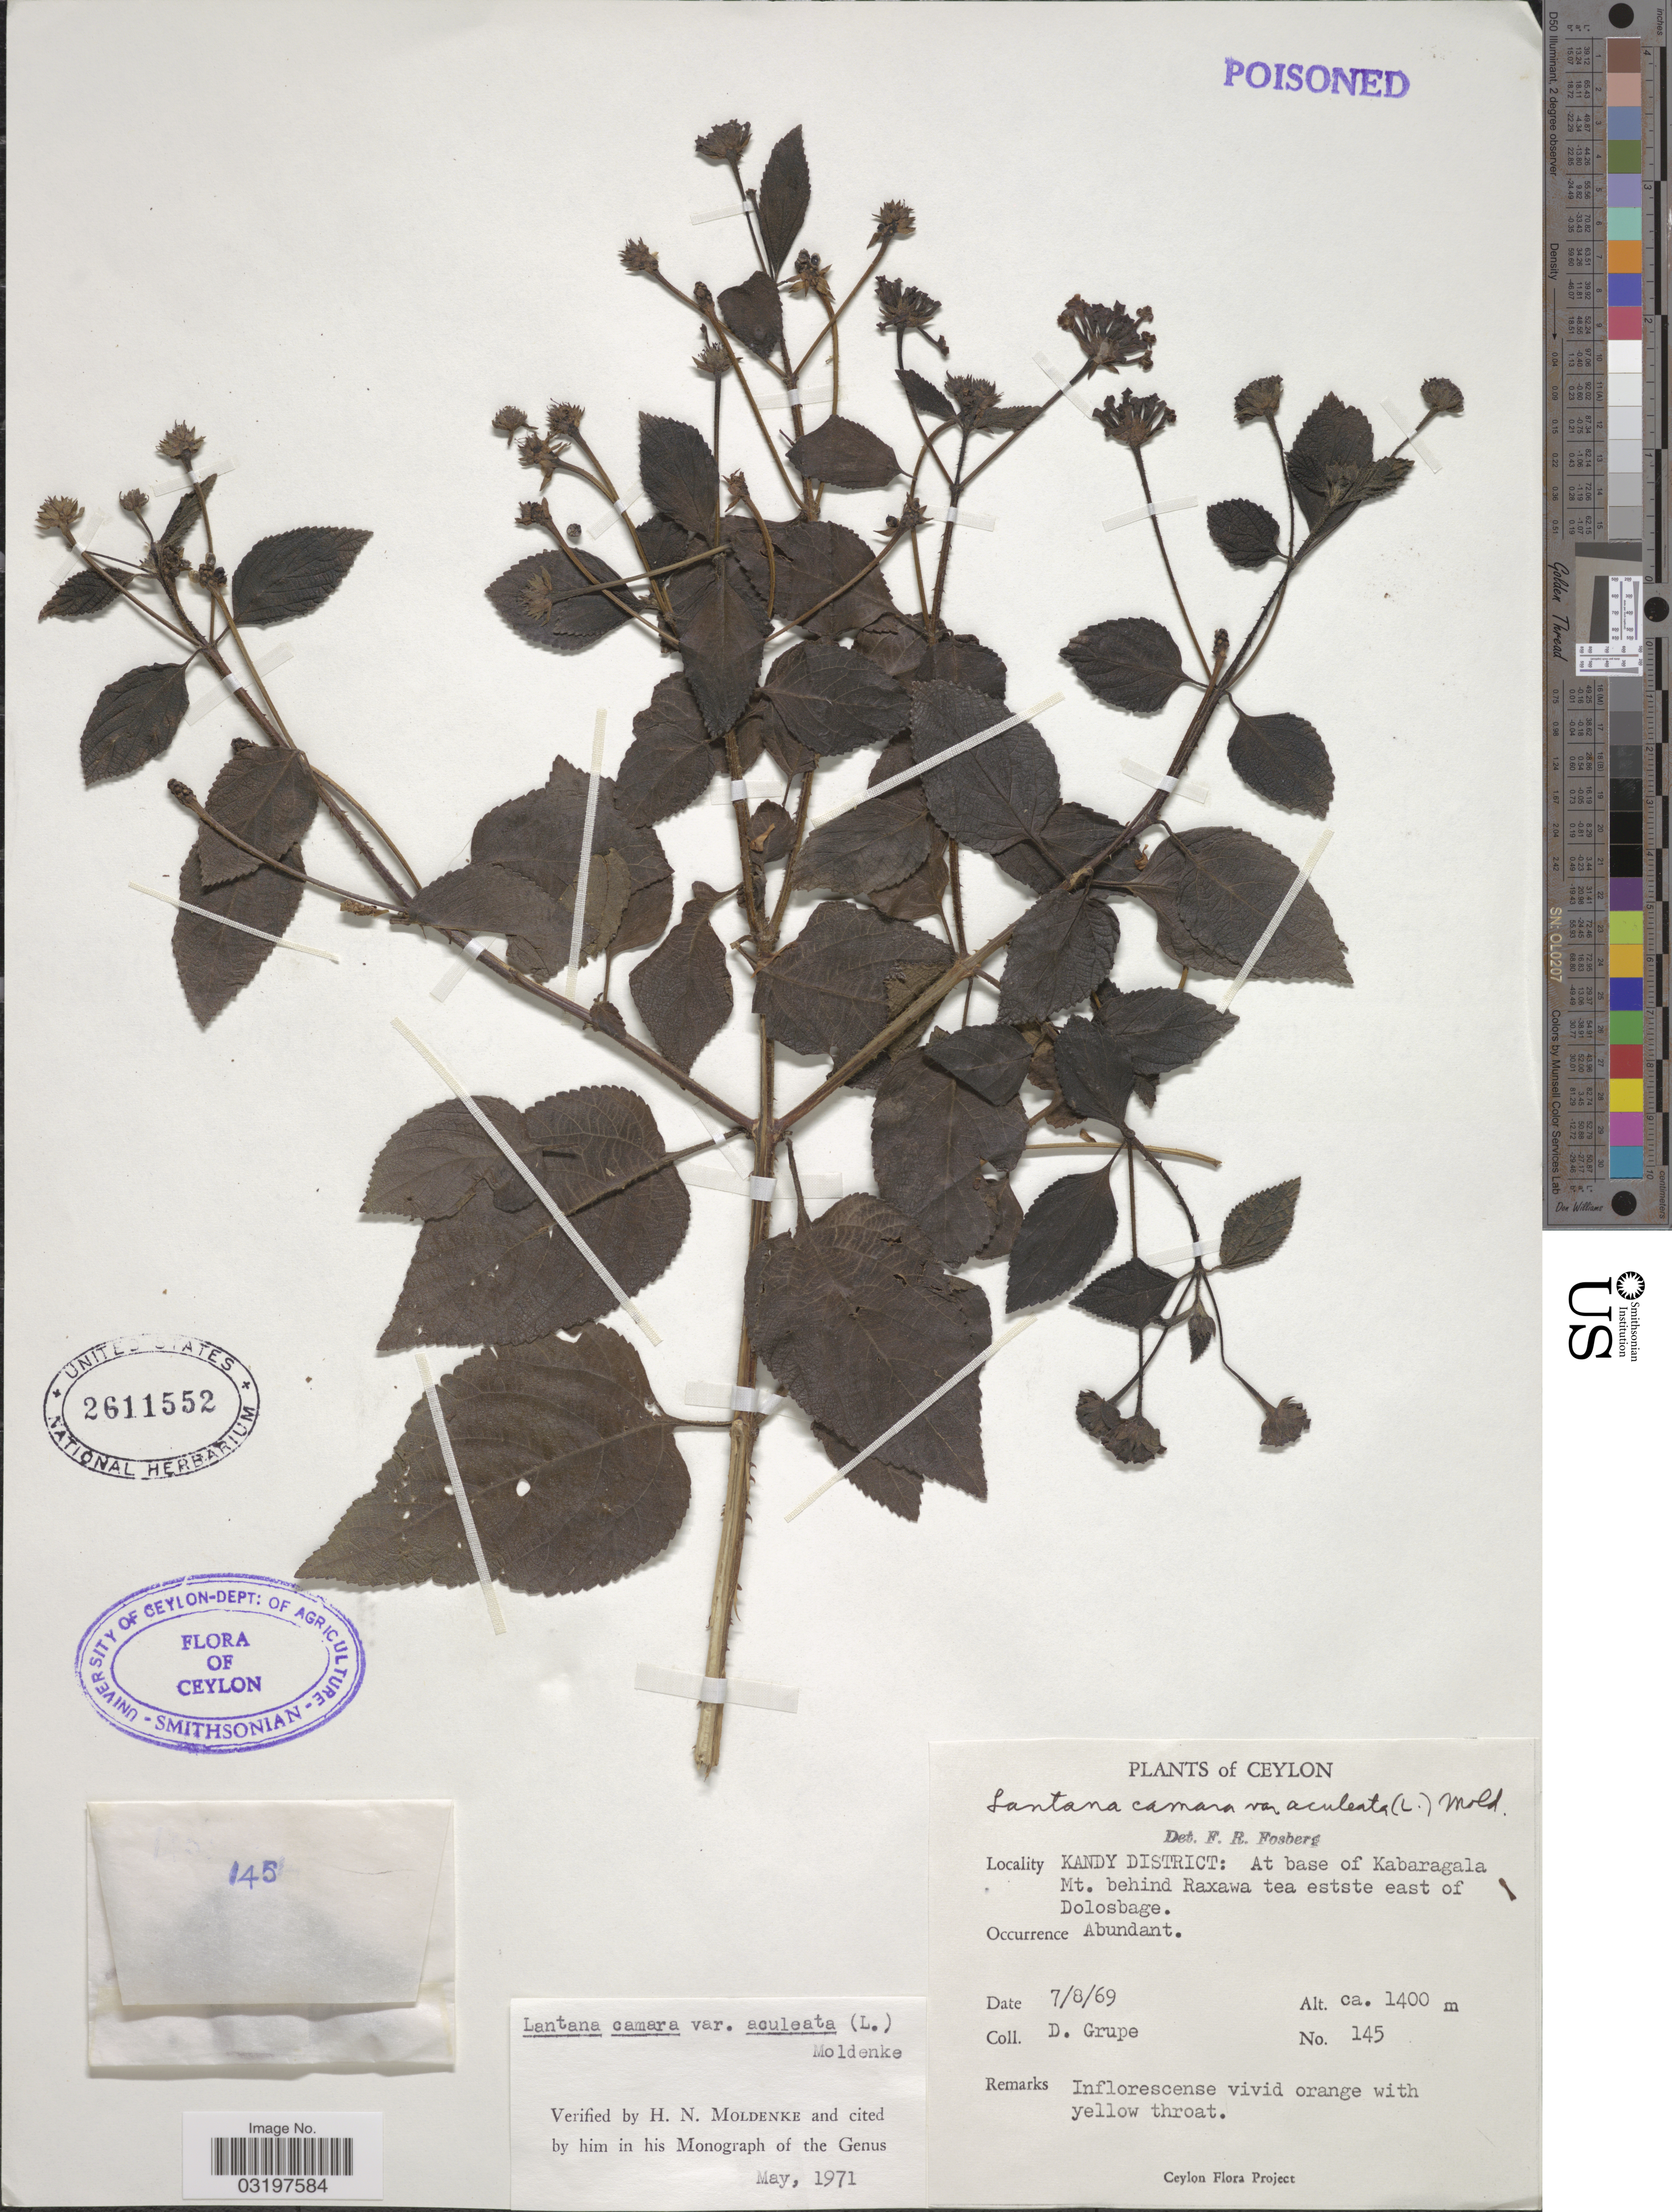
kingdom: Plantae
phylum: Tracheophyta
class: Magnoliopsida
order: Lamiales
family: Verbenaceae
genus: Lantana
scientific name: Lantana camara var. aculeata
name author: (L.) Moldenke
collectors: D. Grupe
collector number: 145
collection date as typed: Transcribed d/m/y: 7/8/69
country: Sri Lanka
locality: Ceylon. Kandy District: At base of Kabaragala Mt. behind Raxawa tea estste east of Dolosbage.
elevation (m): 1400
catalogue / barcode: US 2611552